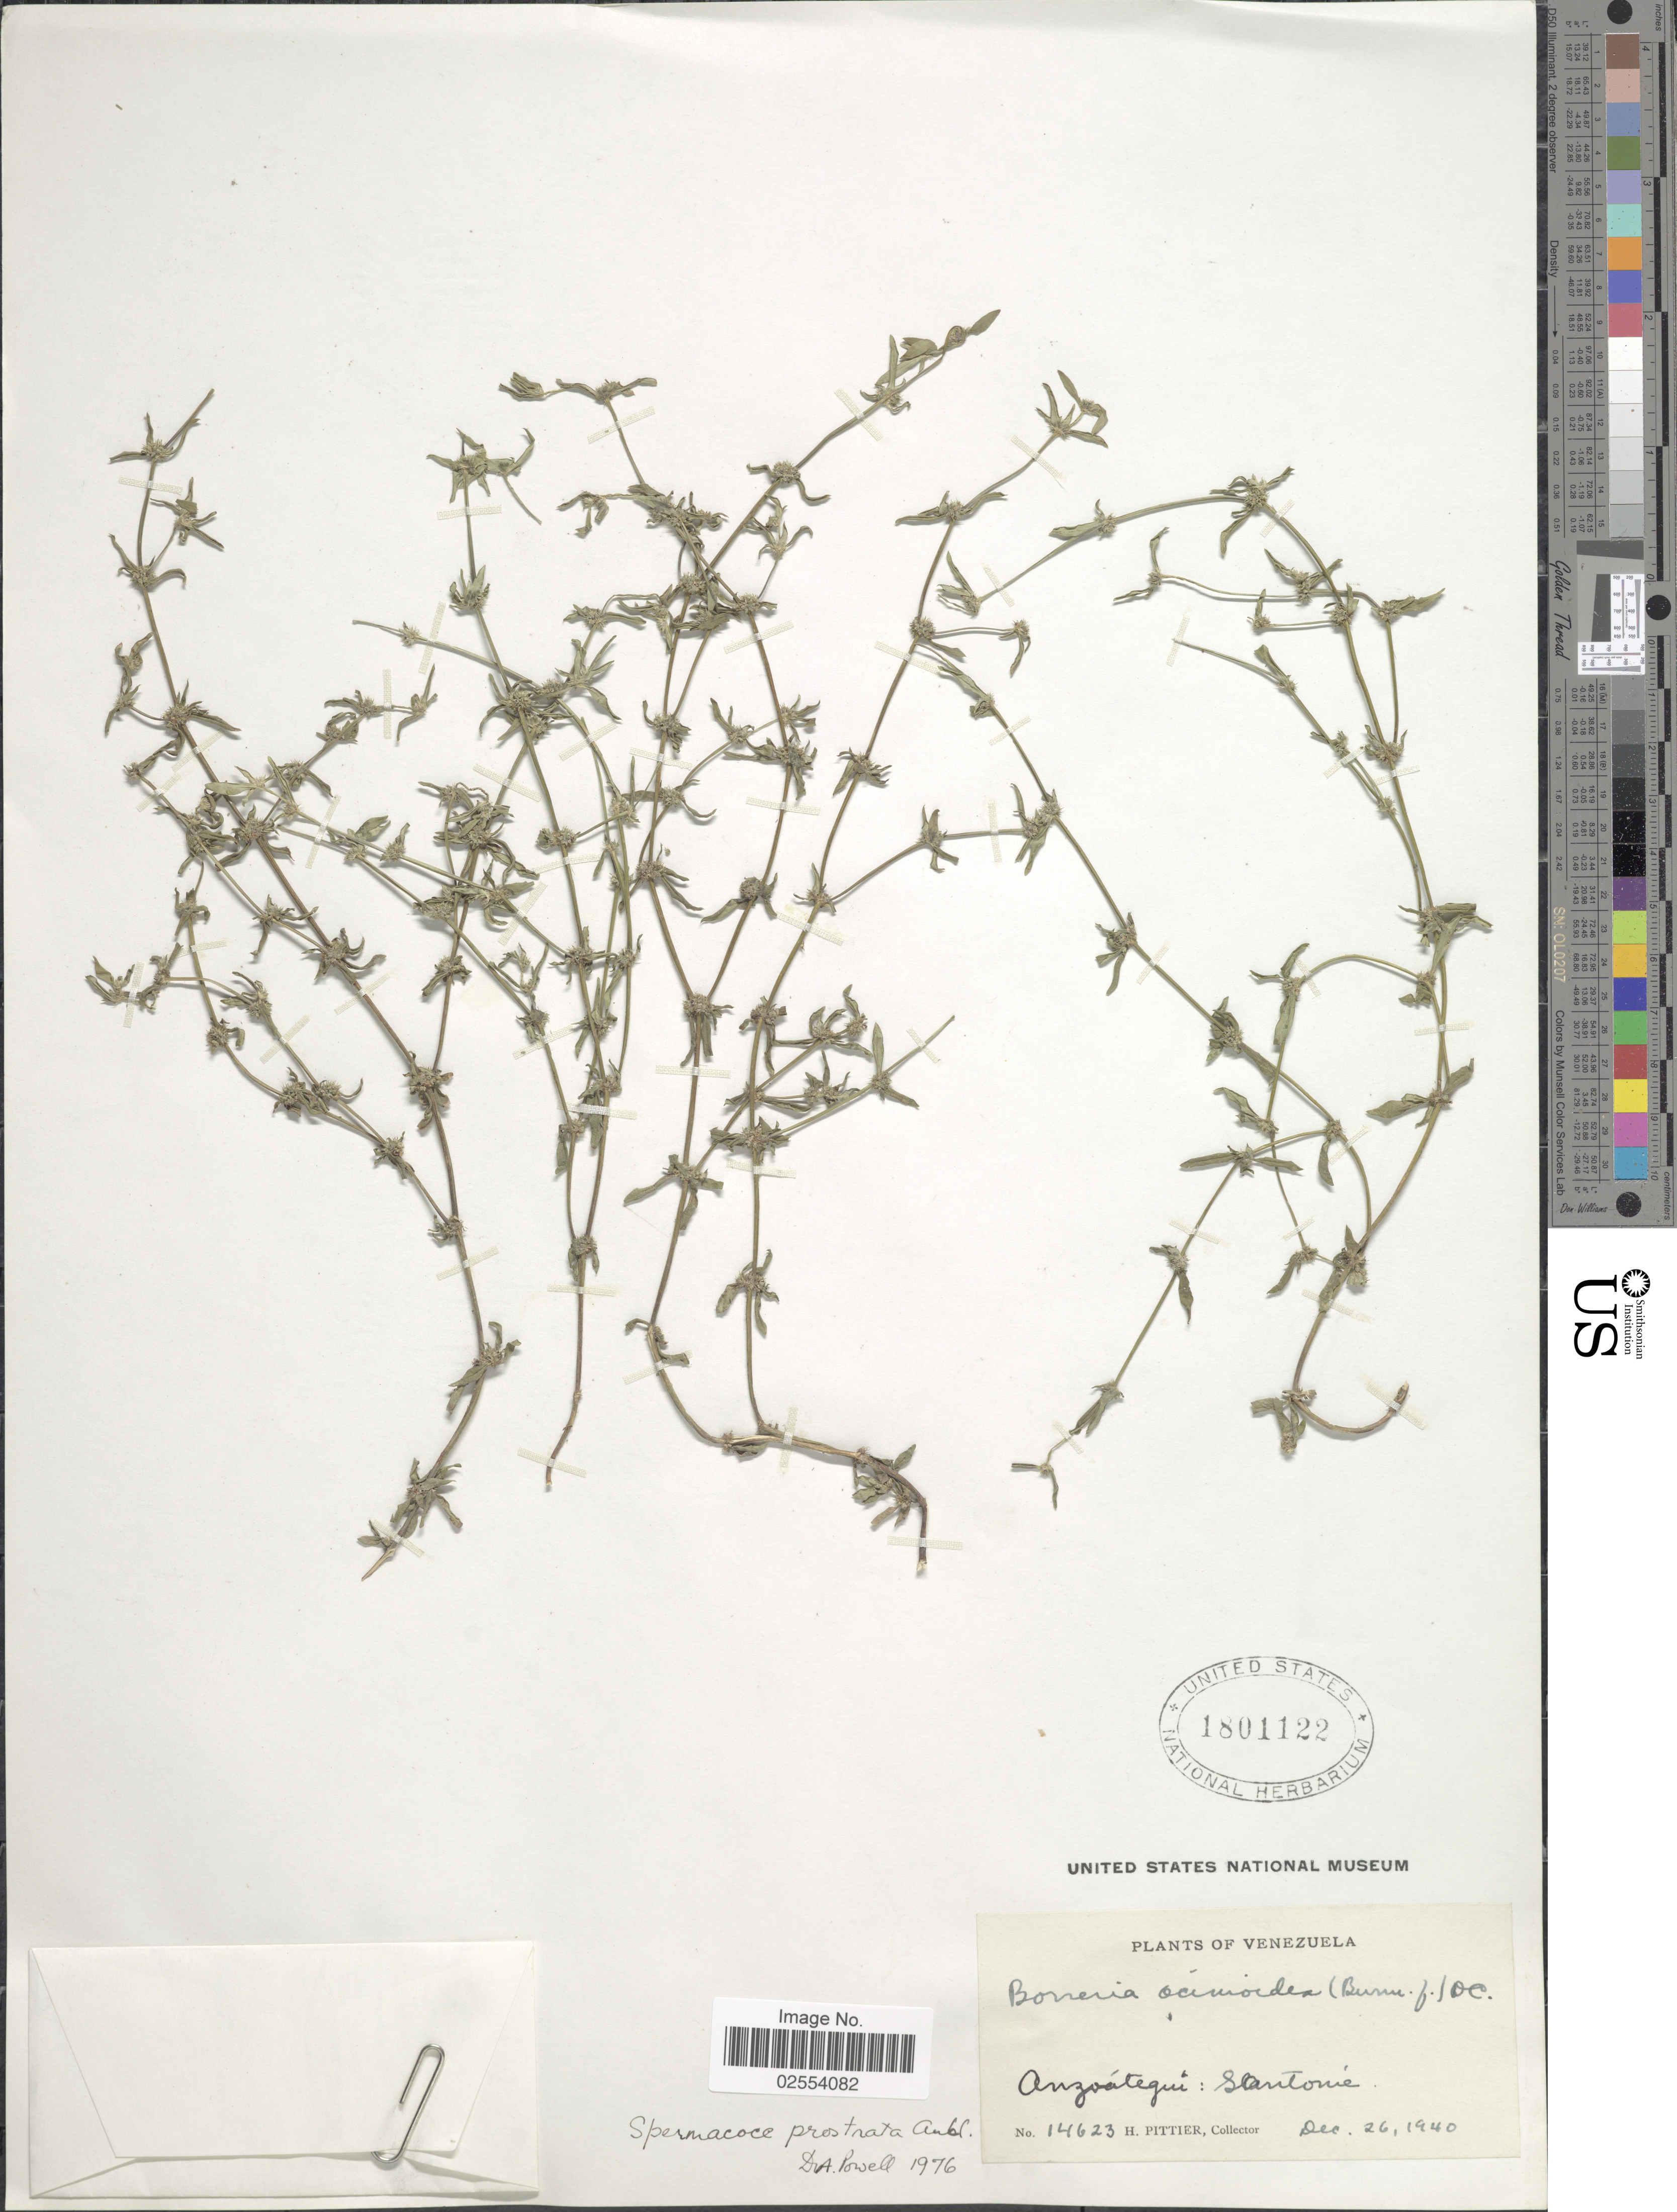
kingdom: Plantae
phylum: Tracheophyta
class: Magnoliopsida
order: Gentianales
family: Rubiaceae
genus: Spermacoce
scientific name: Spermacoce prostrata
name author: Aubl.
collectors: H. F. Pittier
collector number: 14623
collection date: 1940-12-26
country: Venezuela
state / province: Anzoategui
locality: Santome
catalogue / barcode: US 1801122